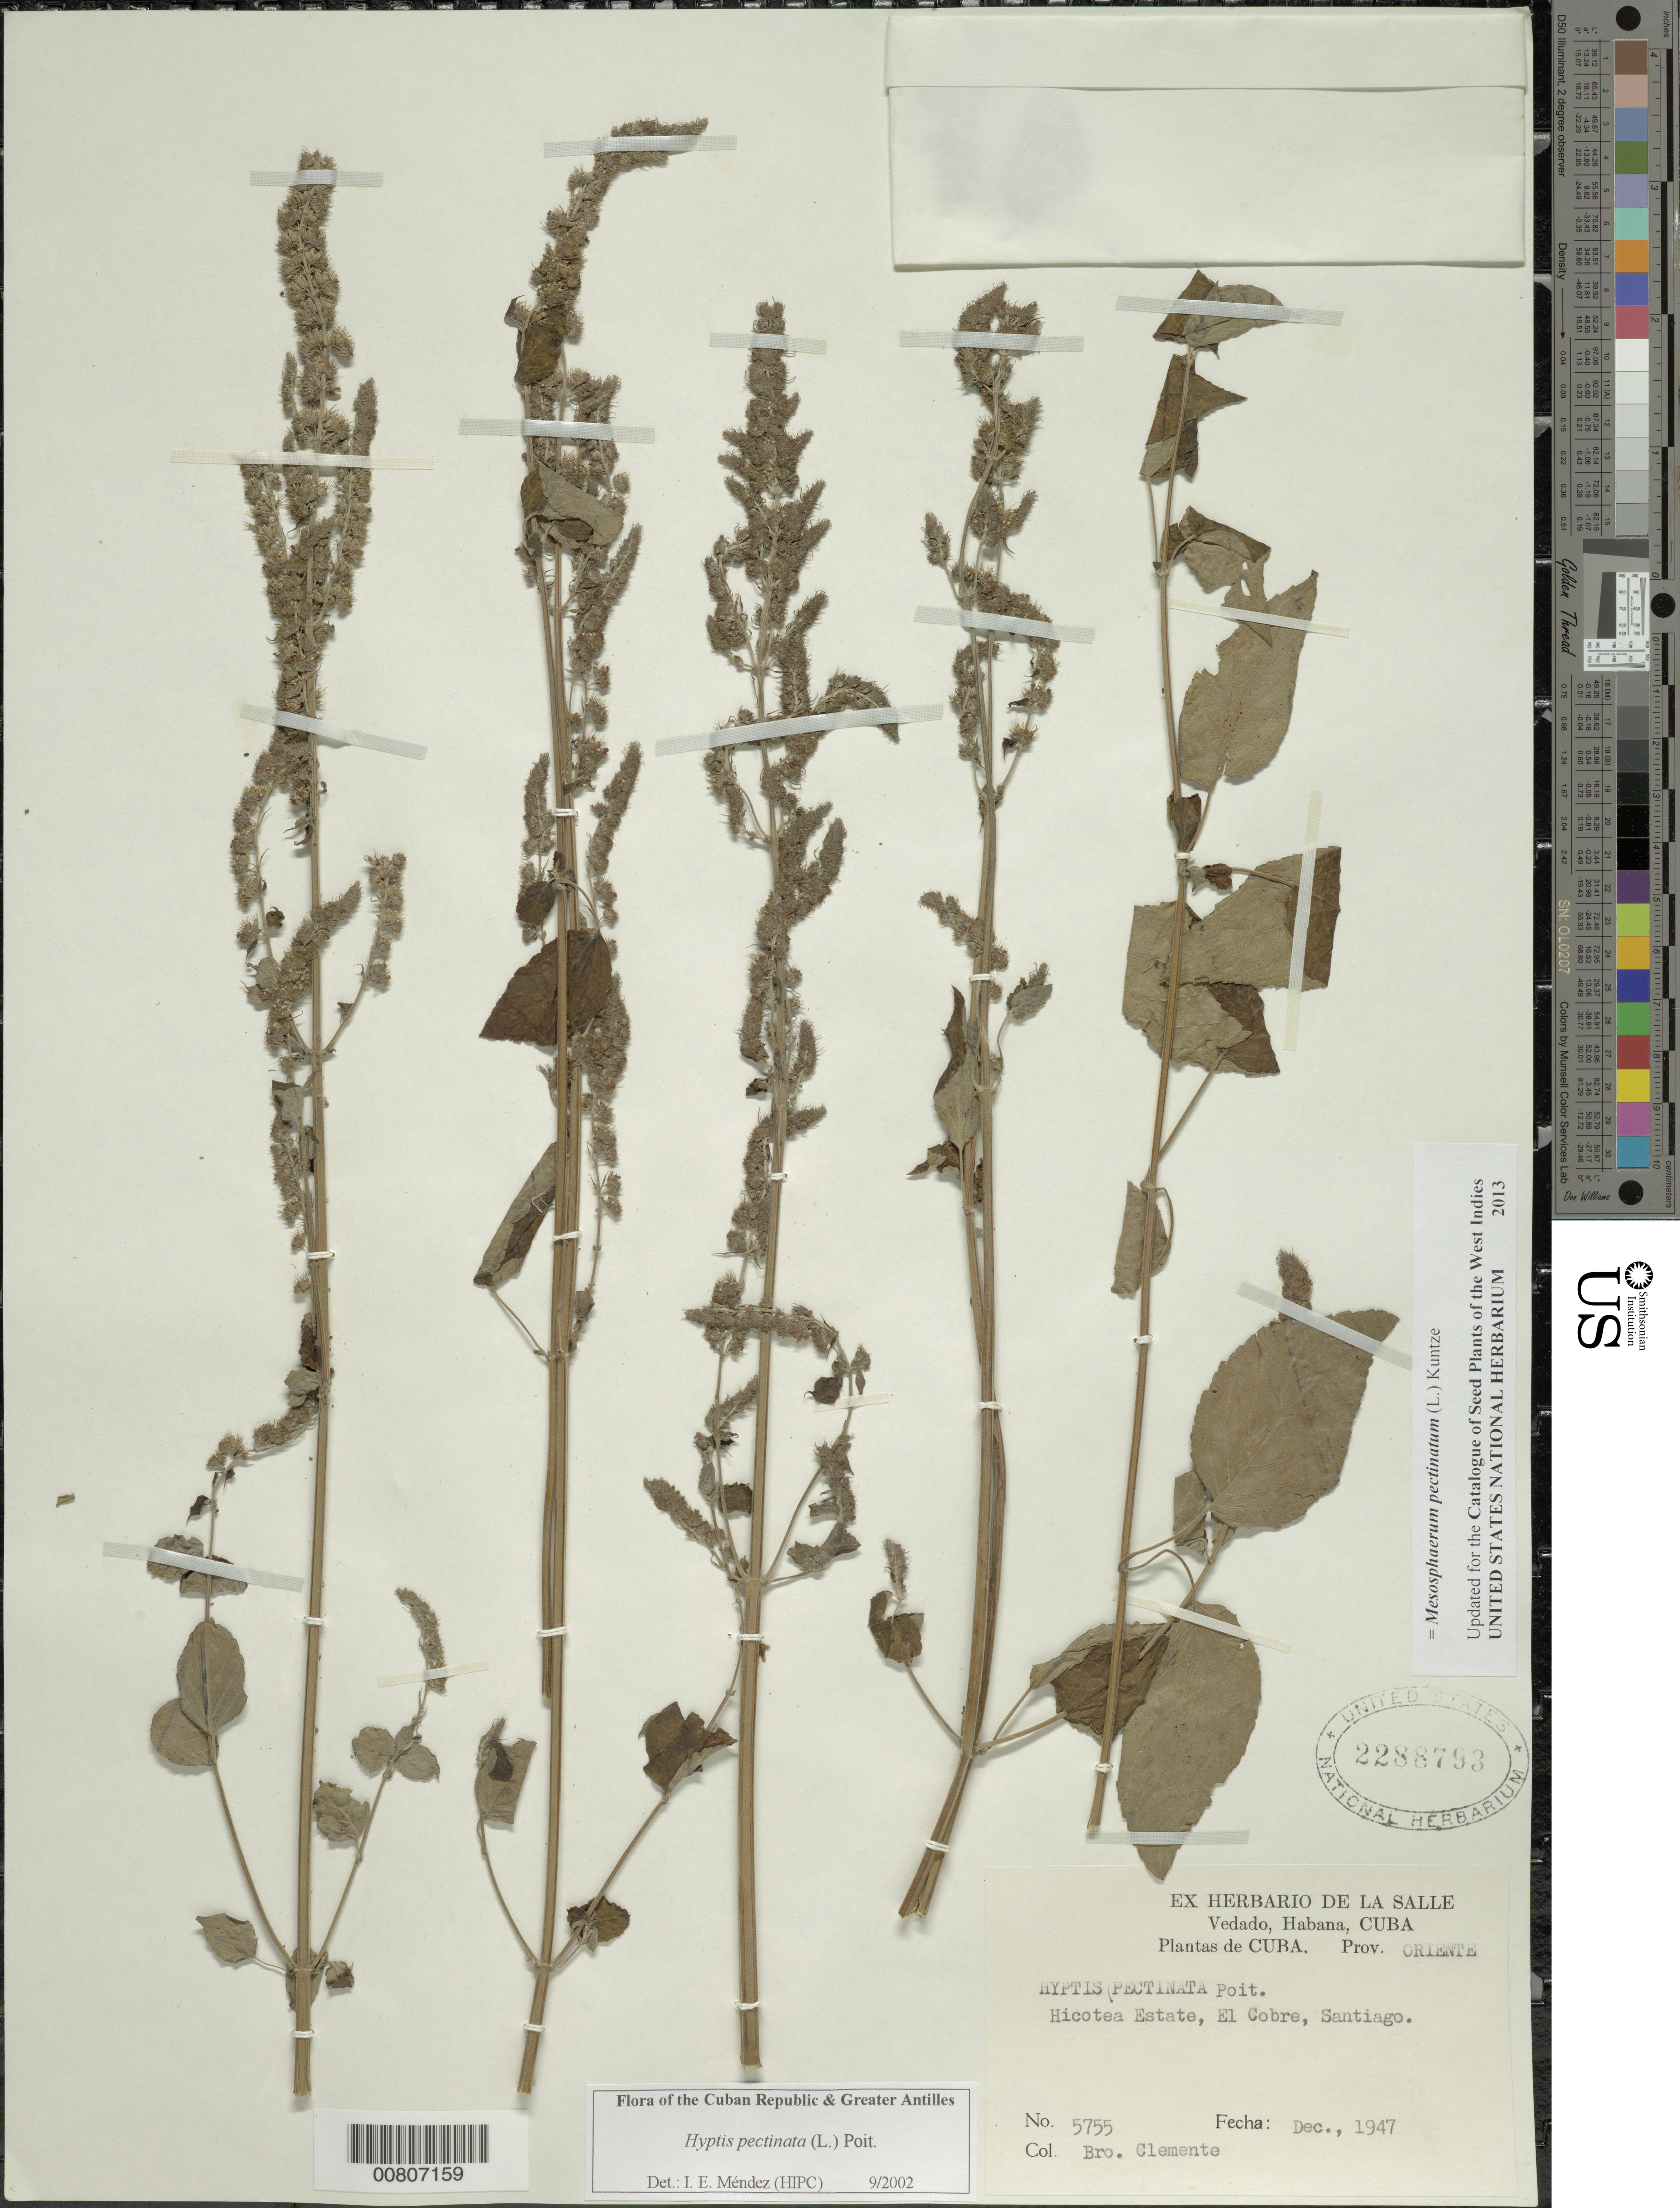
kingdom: Plantae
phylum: Tracheophyta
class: Magnoliopsida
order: Lamiales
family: Lamiaceae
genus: Hyptis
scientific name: Hyptis pectinata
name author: (L.) Poit.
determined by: Méndez, Isidro E., (HIPC)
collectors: Bro. Clemente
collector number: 5755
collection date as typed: Dec 1947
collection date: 1947-12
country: Cuba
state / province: Santiago de Cuba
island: Cuba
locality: Hicotea Estate, El Cobre, Santiago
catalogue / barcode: US 2288793